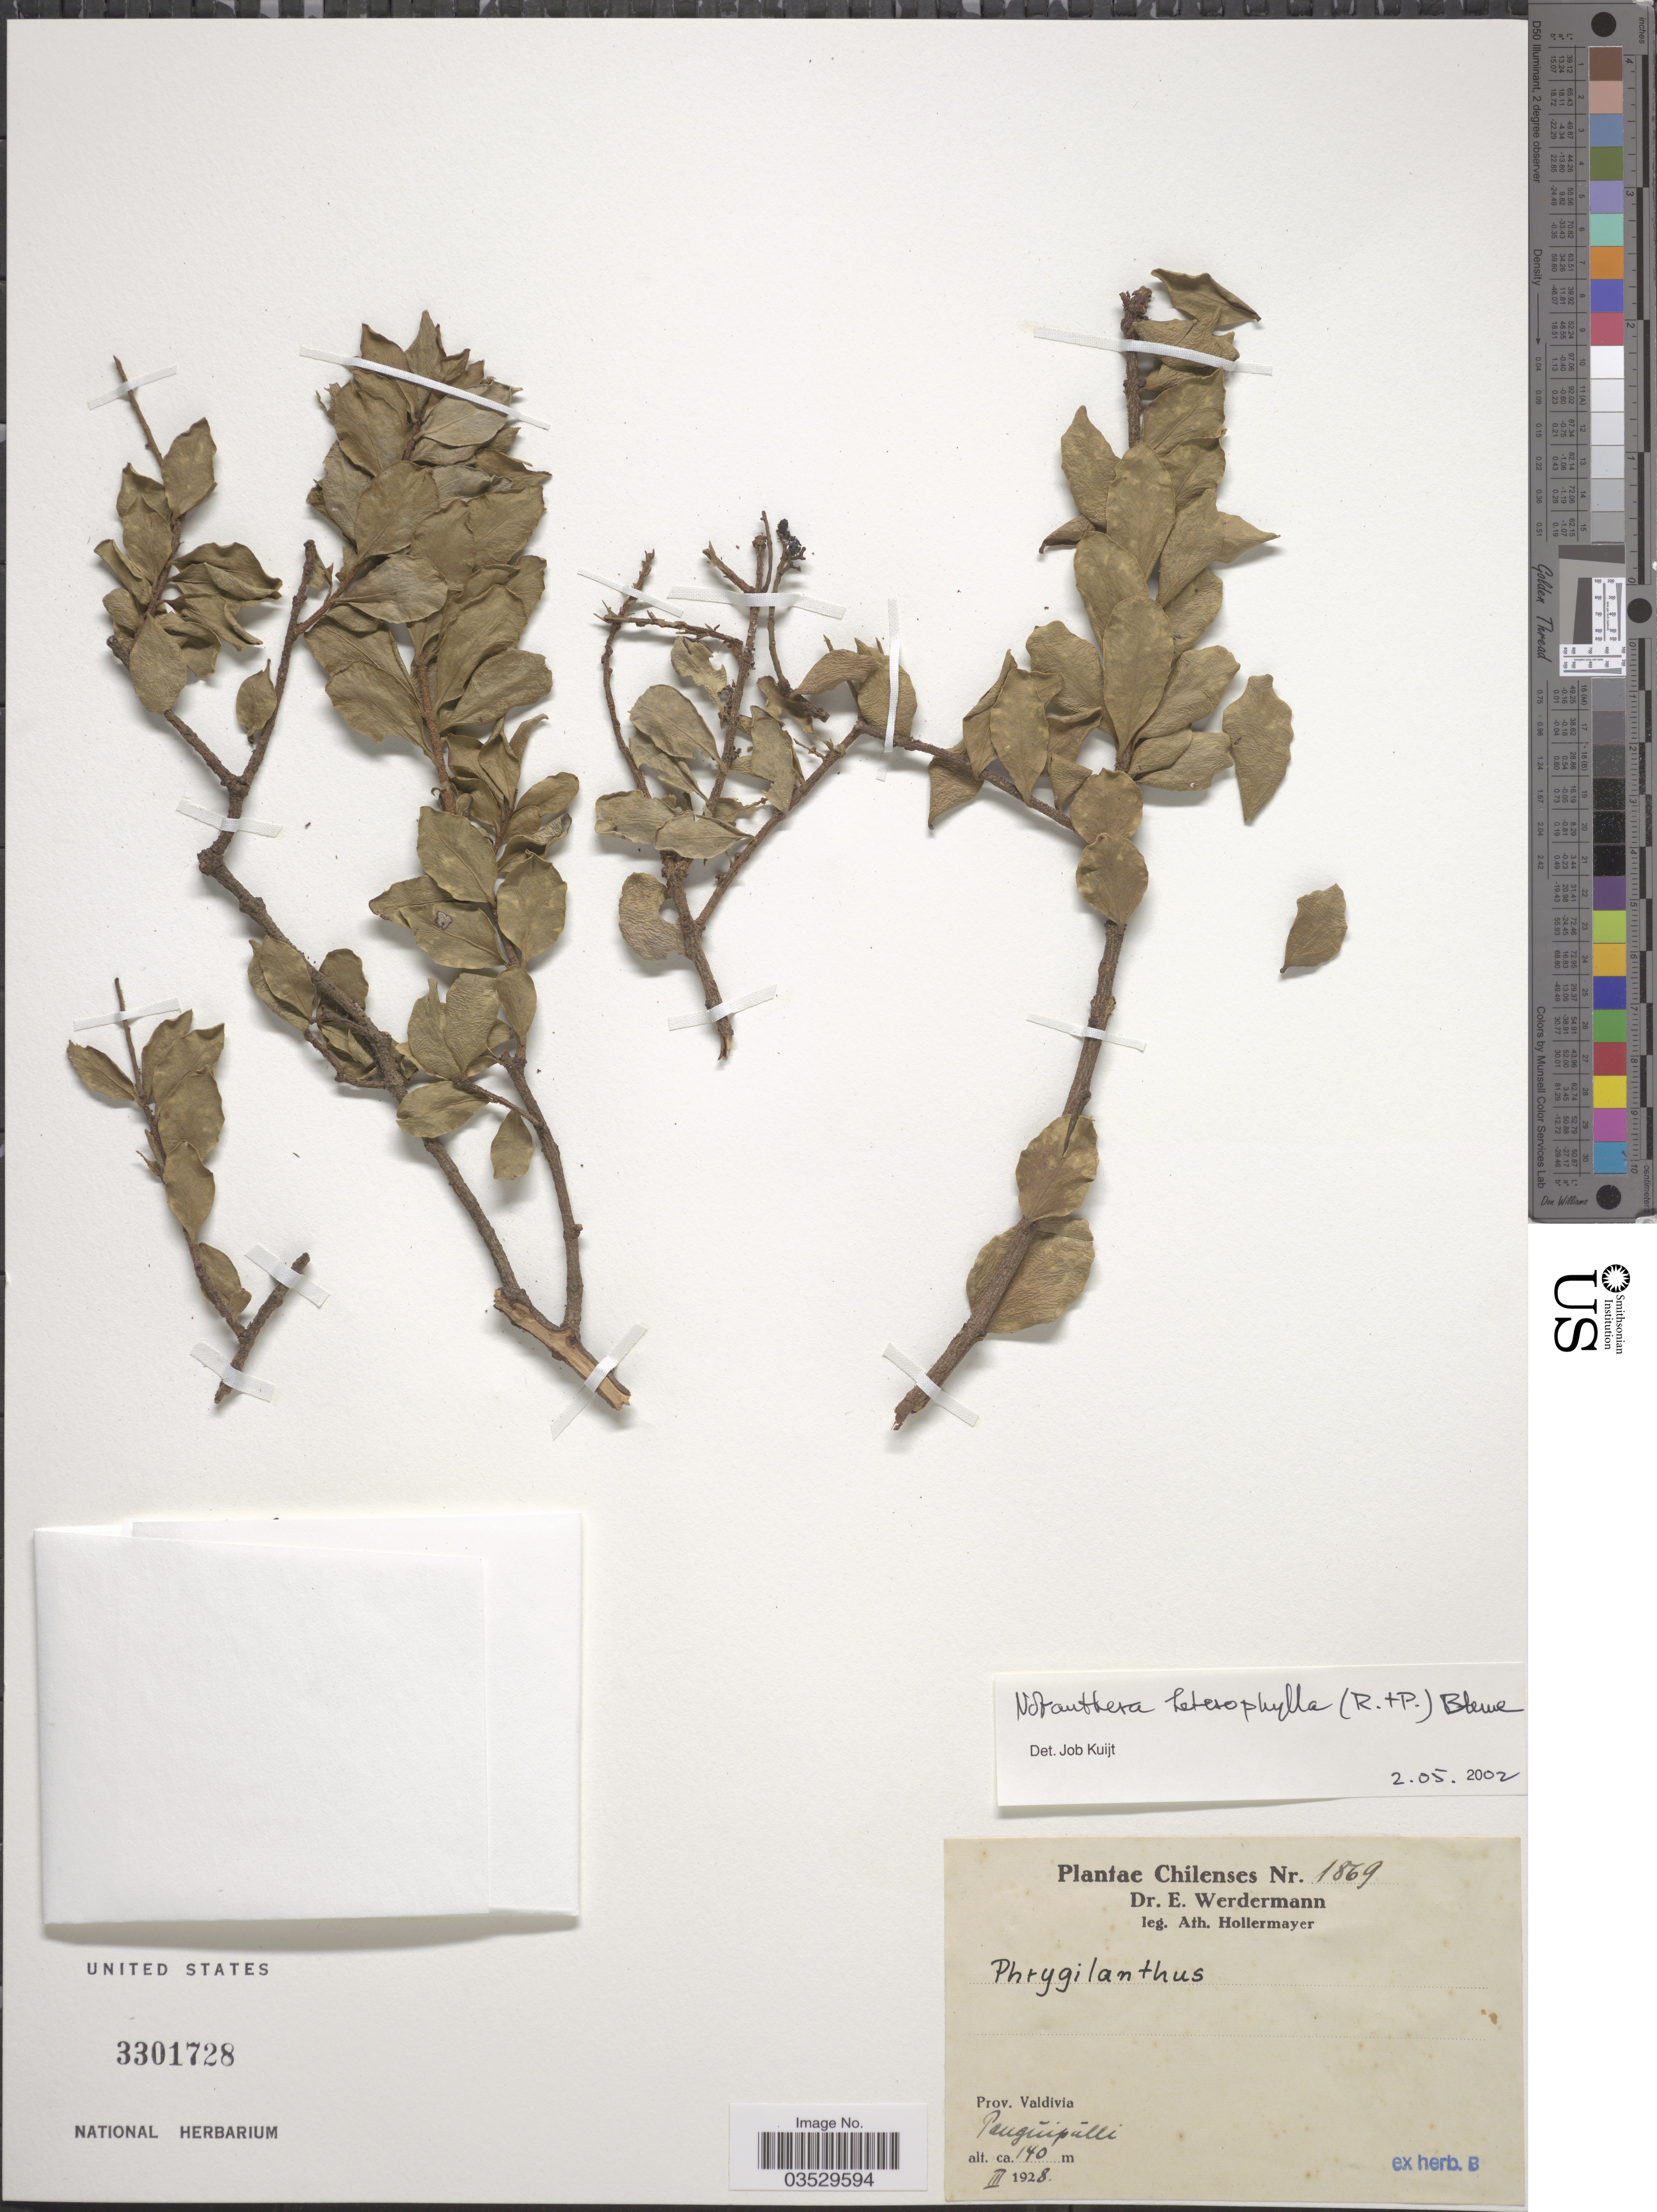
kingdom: Plantae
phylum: Tracheophyta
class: Magnoliopsida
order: Santalales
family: Loranthaceae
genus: Notanthera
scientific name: Notanthera heterophyllus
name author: G. Don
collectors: A. Hollermayer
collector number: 1869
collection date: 1928-03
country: Chile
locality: Prov. Valdivia Panguipulli.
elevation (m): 140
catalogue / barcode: US 3301728